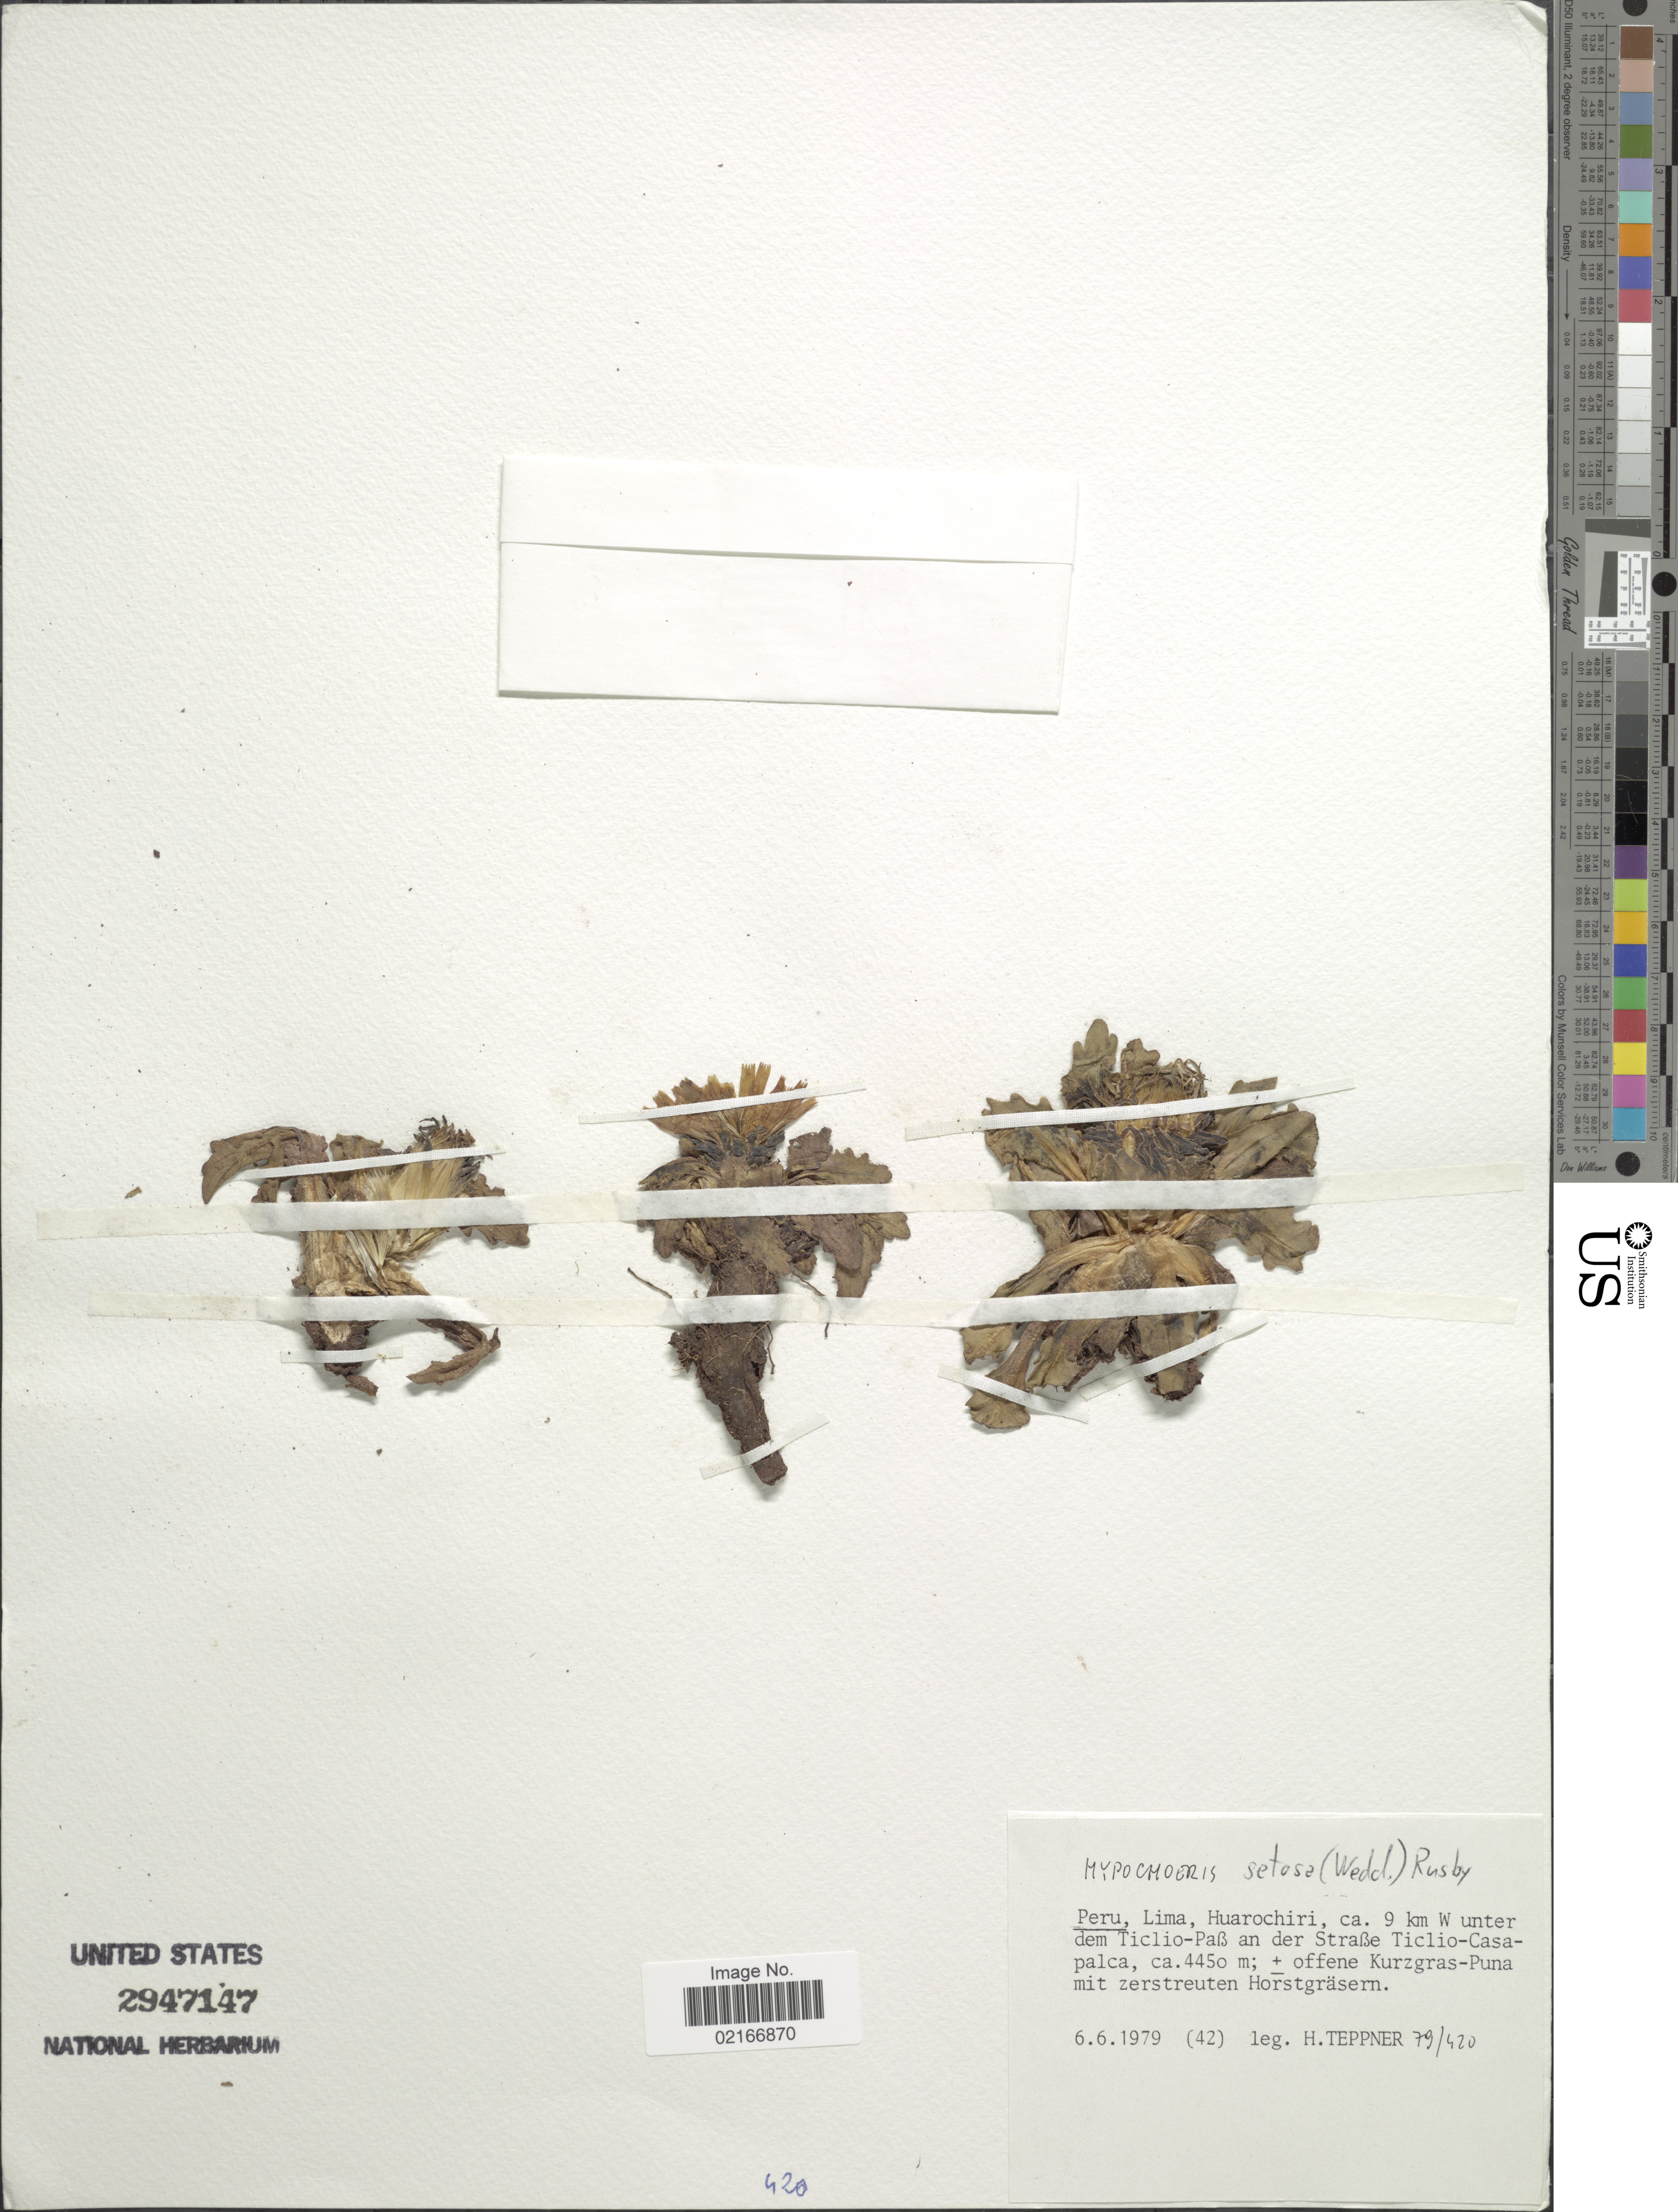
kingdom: Plantae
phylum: Tracheophyta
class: Magnoliopsida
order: Asterales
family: Asteraceae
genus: Hypochaeris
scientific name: Hypochaeris setosa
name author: Formánek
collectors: H. Teppner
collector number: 79/420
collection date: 1979-06-06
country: Peru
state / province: Lima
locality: Huarochiri, ca. 9 km W unter dem Ticlio-Paß an der Straße Ticlio-Casa-palca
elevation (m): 4450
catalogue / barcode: US 2947147